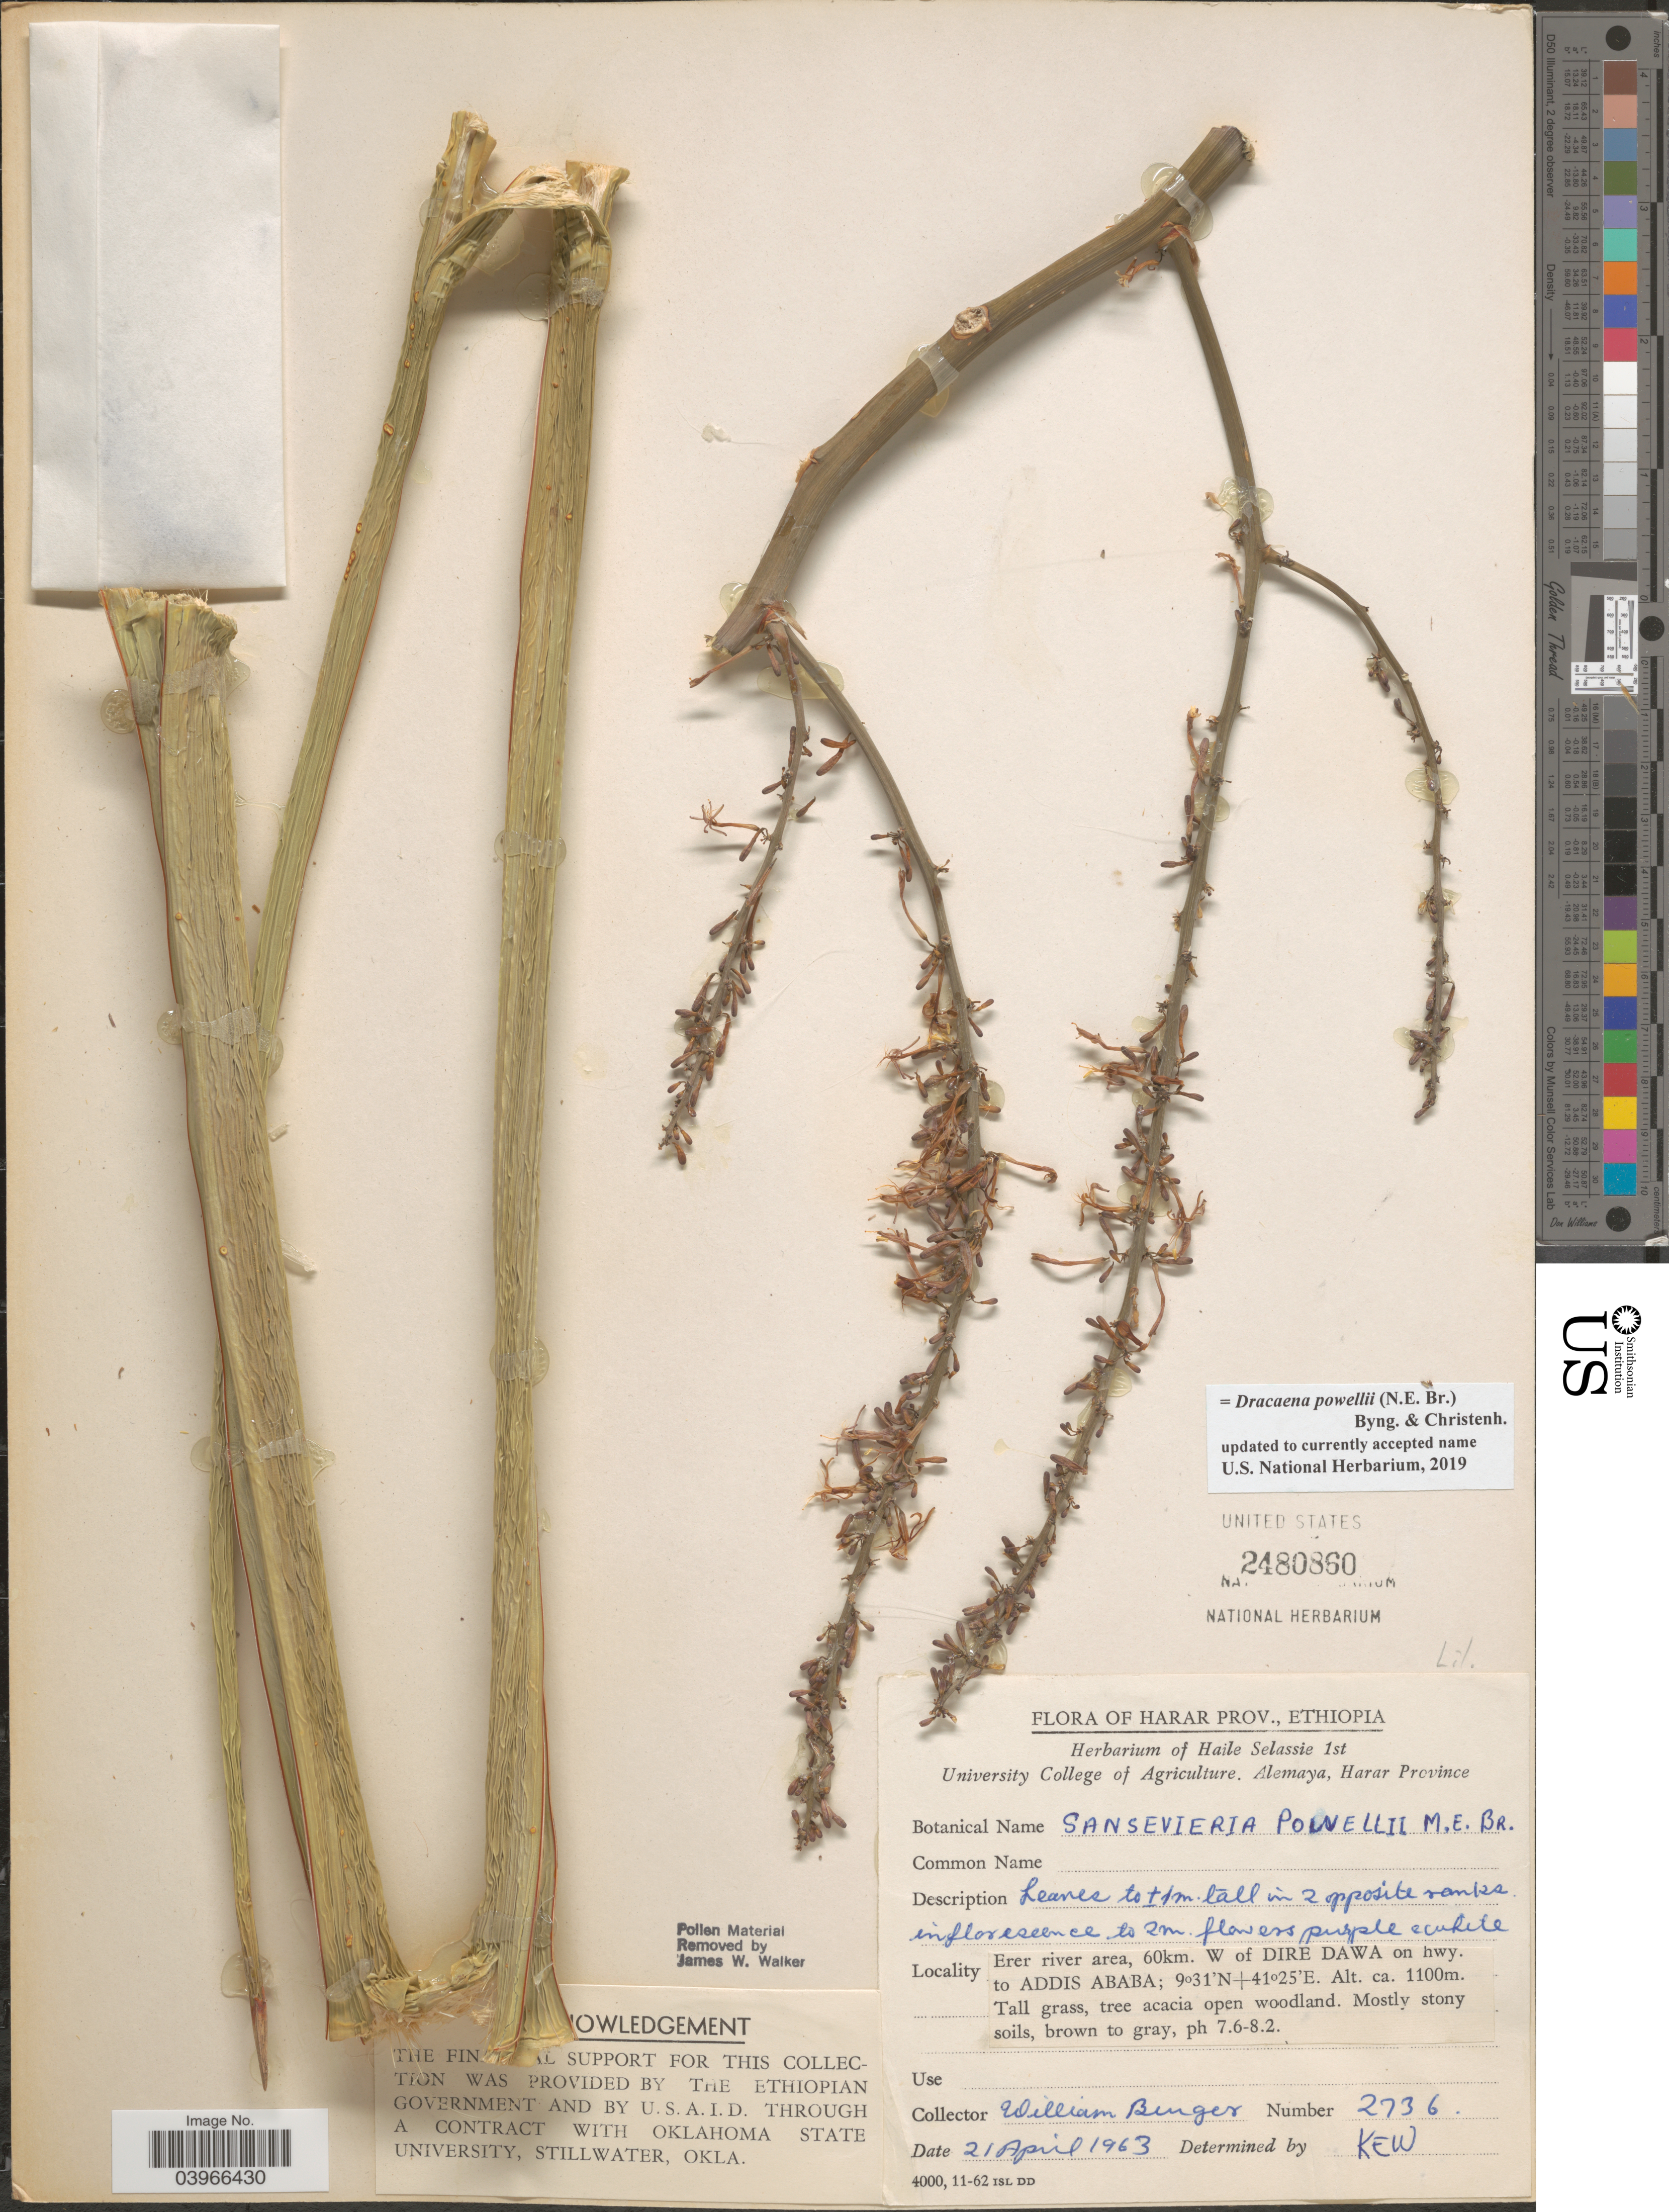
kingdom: Plantae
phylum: Tracheophyta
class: Liliopsida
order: Asparagales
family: Asparagaceae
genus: Dracaena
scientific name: Dracaena powellii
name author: (N.E. Br.) Byng & Christenh.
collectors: W. Burger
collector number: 2736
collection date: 1963-04-21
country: Ethiopia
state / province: Dire Dawa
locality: Harar Prov. Erer river area, 60km. W of Dire Dawa on hwy. to Addis Ababa.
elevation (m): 1100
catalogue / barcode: US 2480860